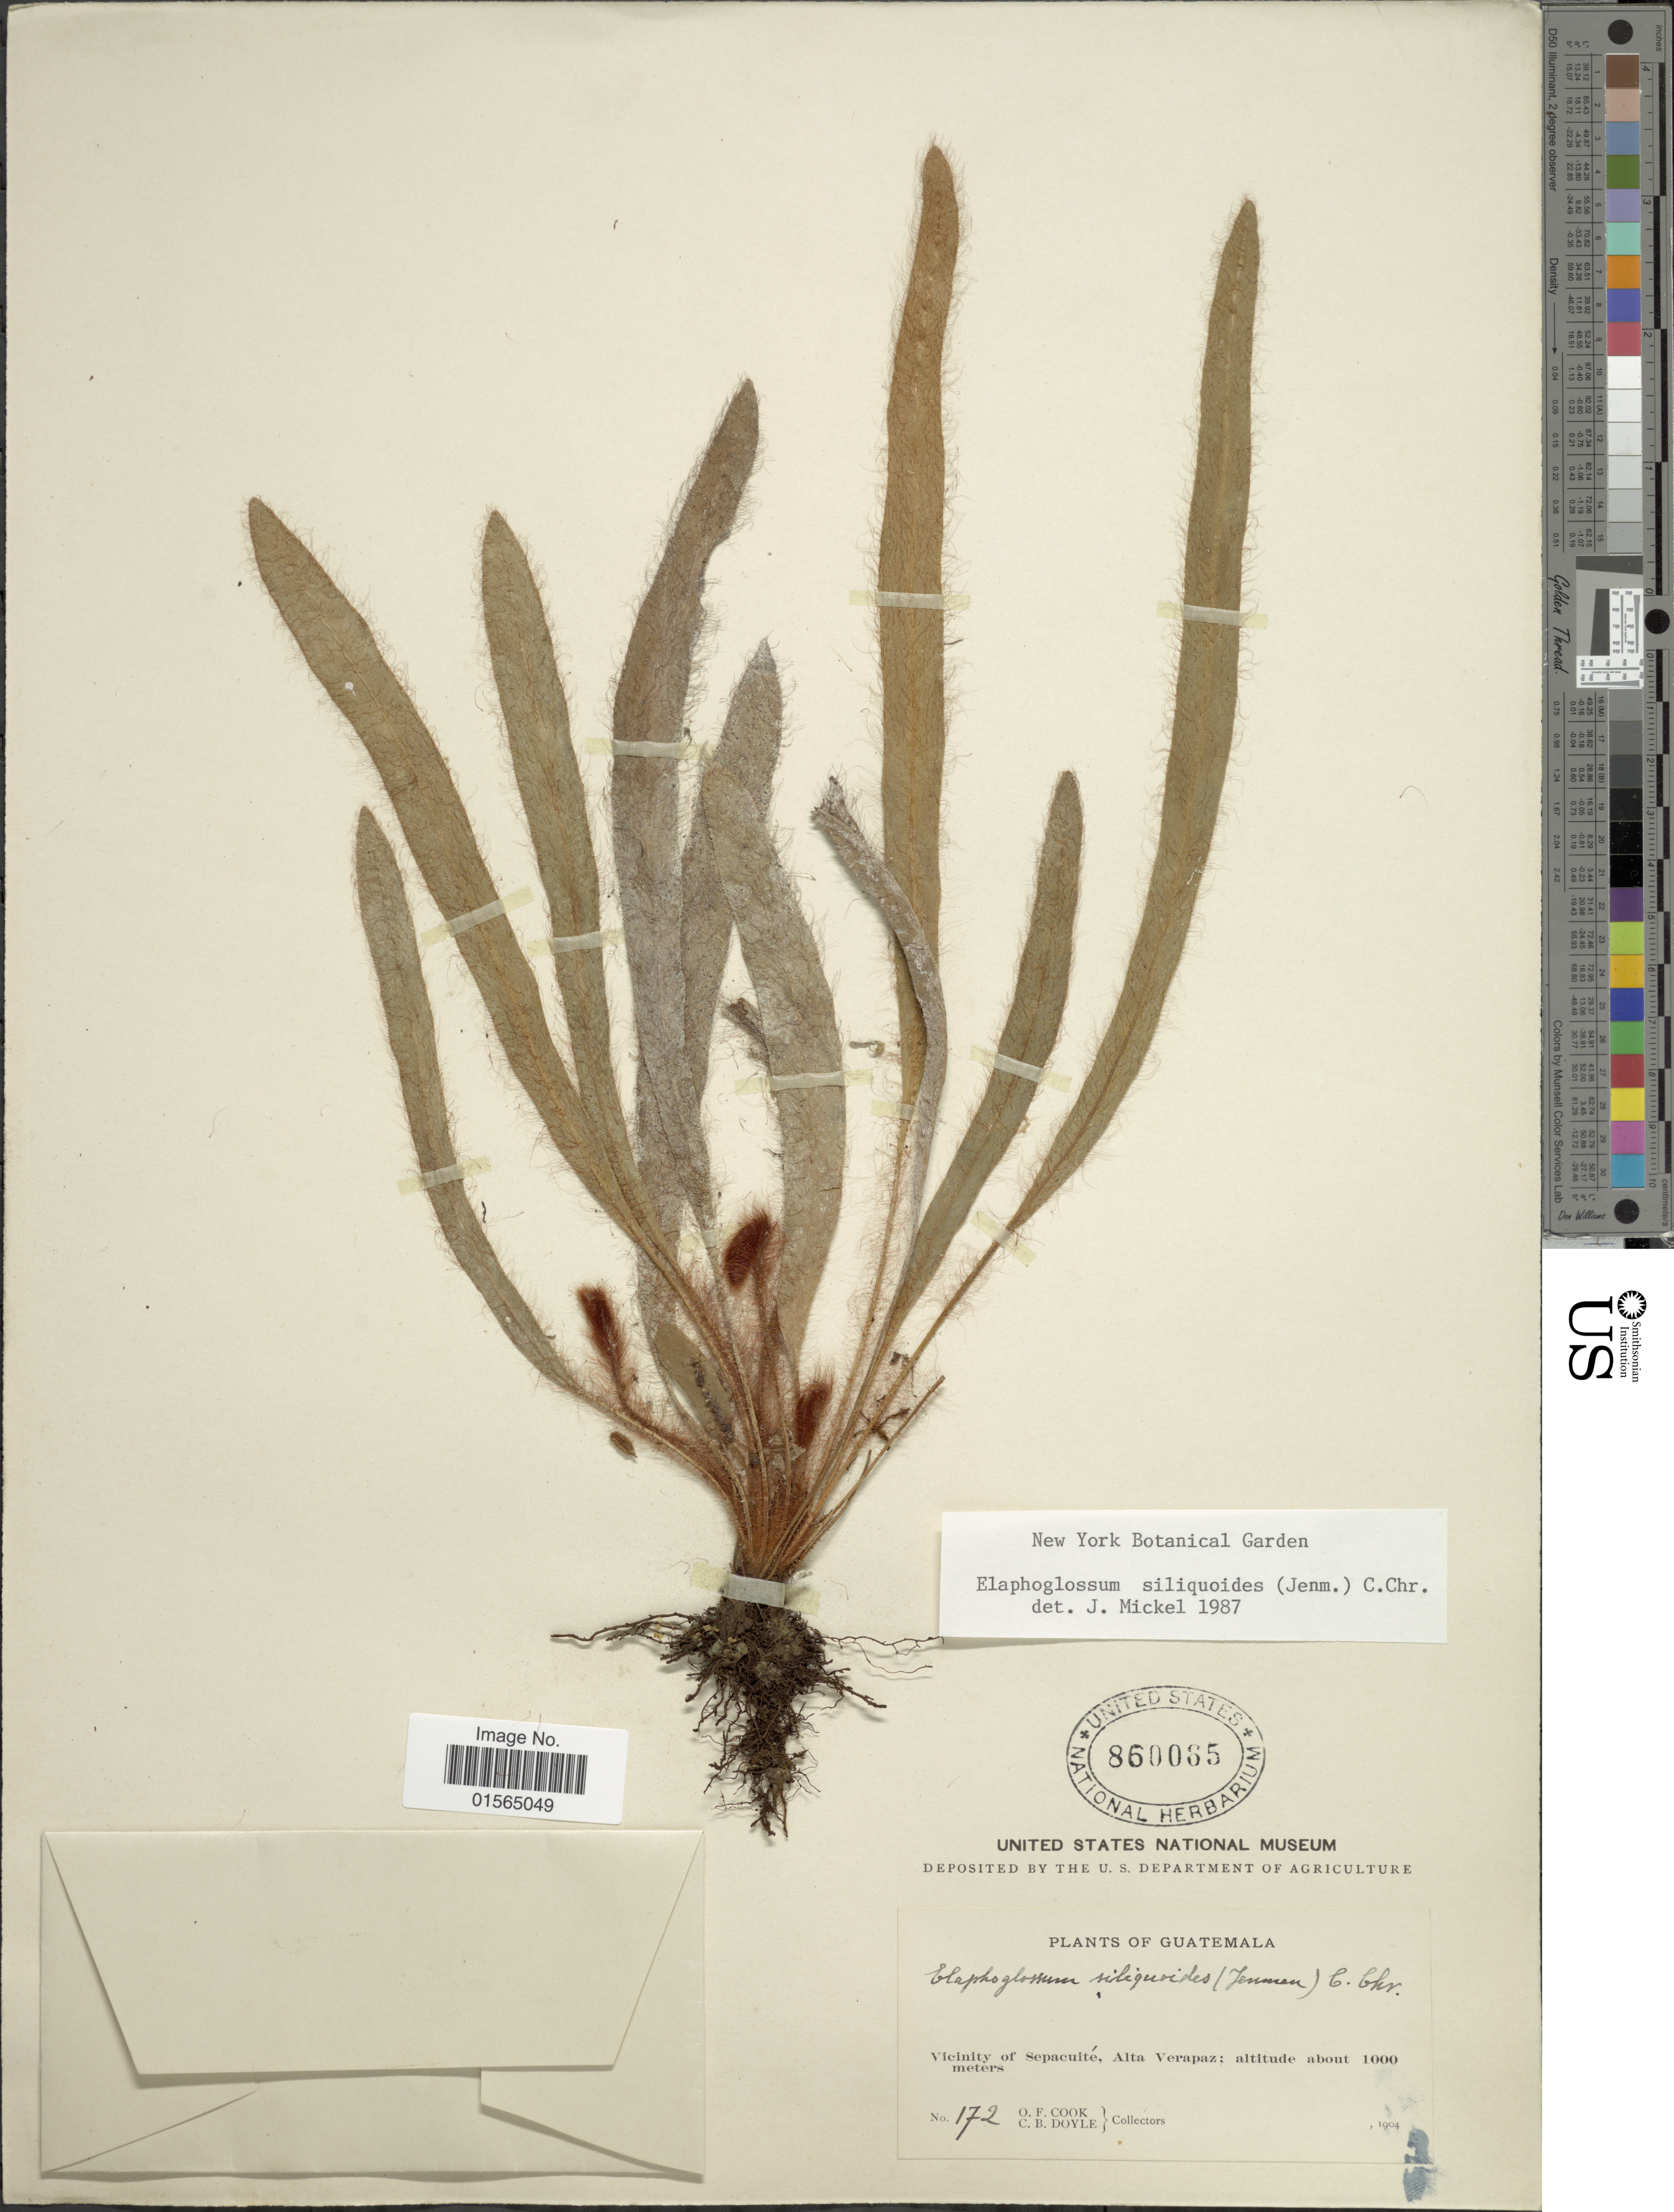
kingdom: Plantae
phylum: Tracheophyta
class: Polypodiopsida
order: Polypodiales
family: Dryopteridaceae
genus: Elaphoglossum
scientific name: Elaphoglossum siliquoides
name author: (Jenman) C. Chr.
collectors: O. F. Cook & C. Doyle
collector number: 172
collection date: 1904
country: Guatemala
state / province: Alta Verapaz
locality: Vicinity of Sepacuite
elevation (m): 1000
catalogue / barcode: US 860065